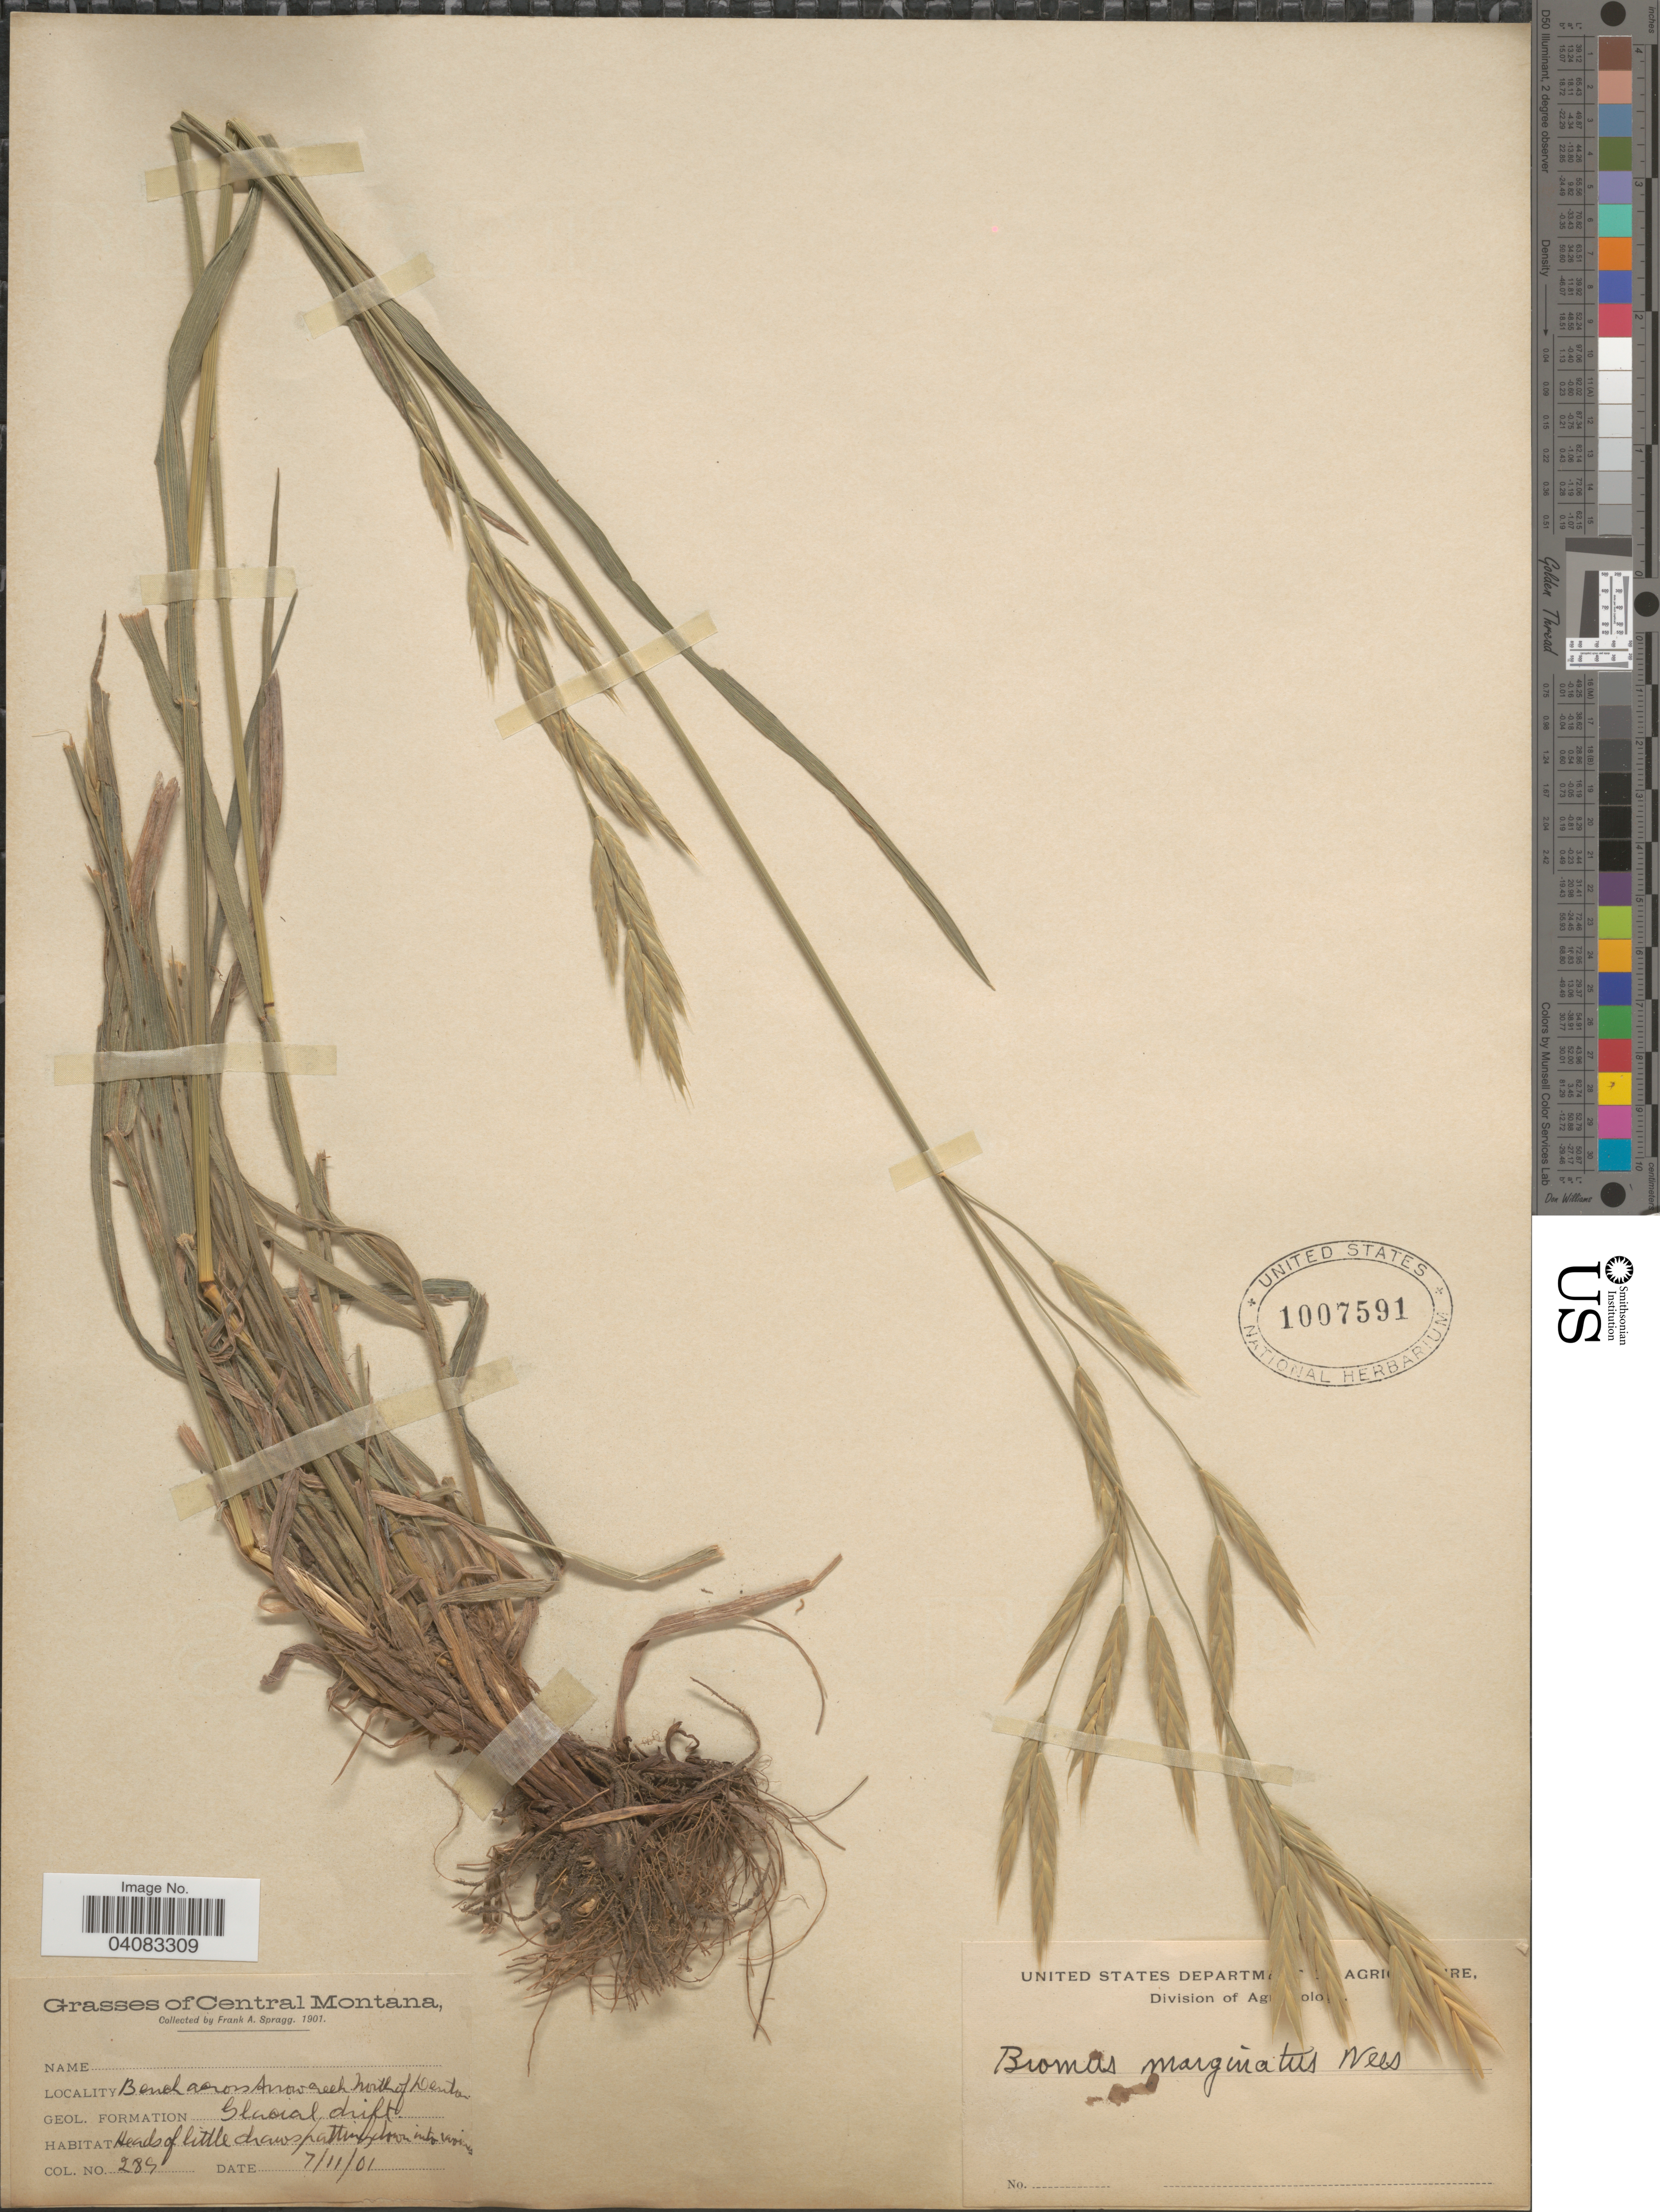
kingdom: Plantae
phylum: Tracheophyta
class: Liliopsida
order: Poales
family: Poaceae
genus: Bromus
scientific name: Bromus marginatus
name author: Nees ex Steud.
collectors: F. Spragg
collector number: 289*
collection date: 1901-07-11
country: United States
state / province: Montana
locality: Central Montana. Bench across Arrow Creek. North of Denton. Geol. Formation Glacial drift.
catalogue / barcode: US 1007591